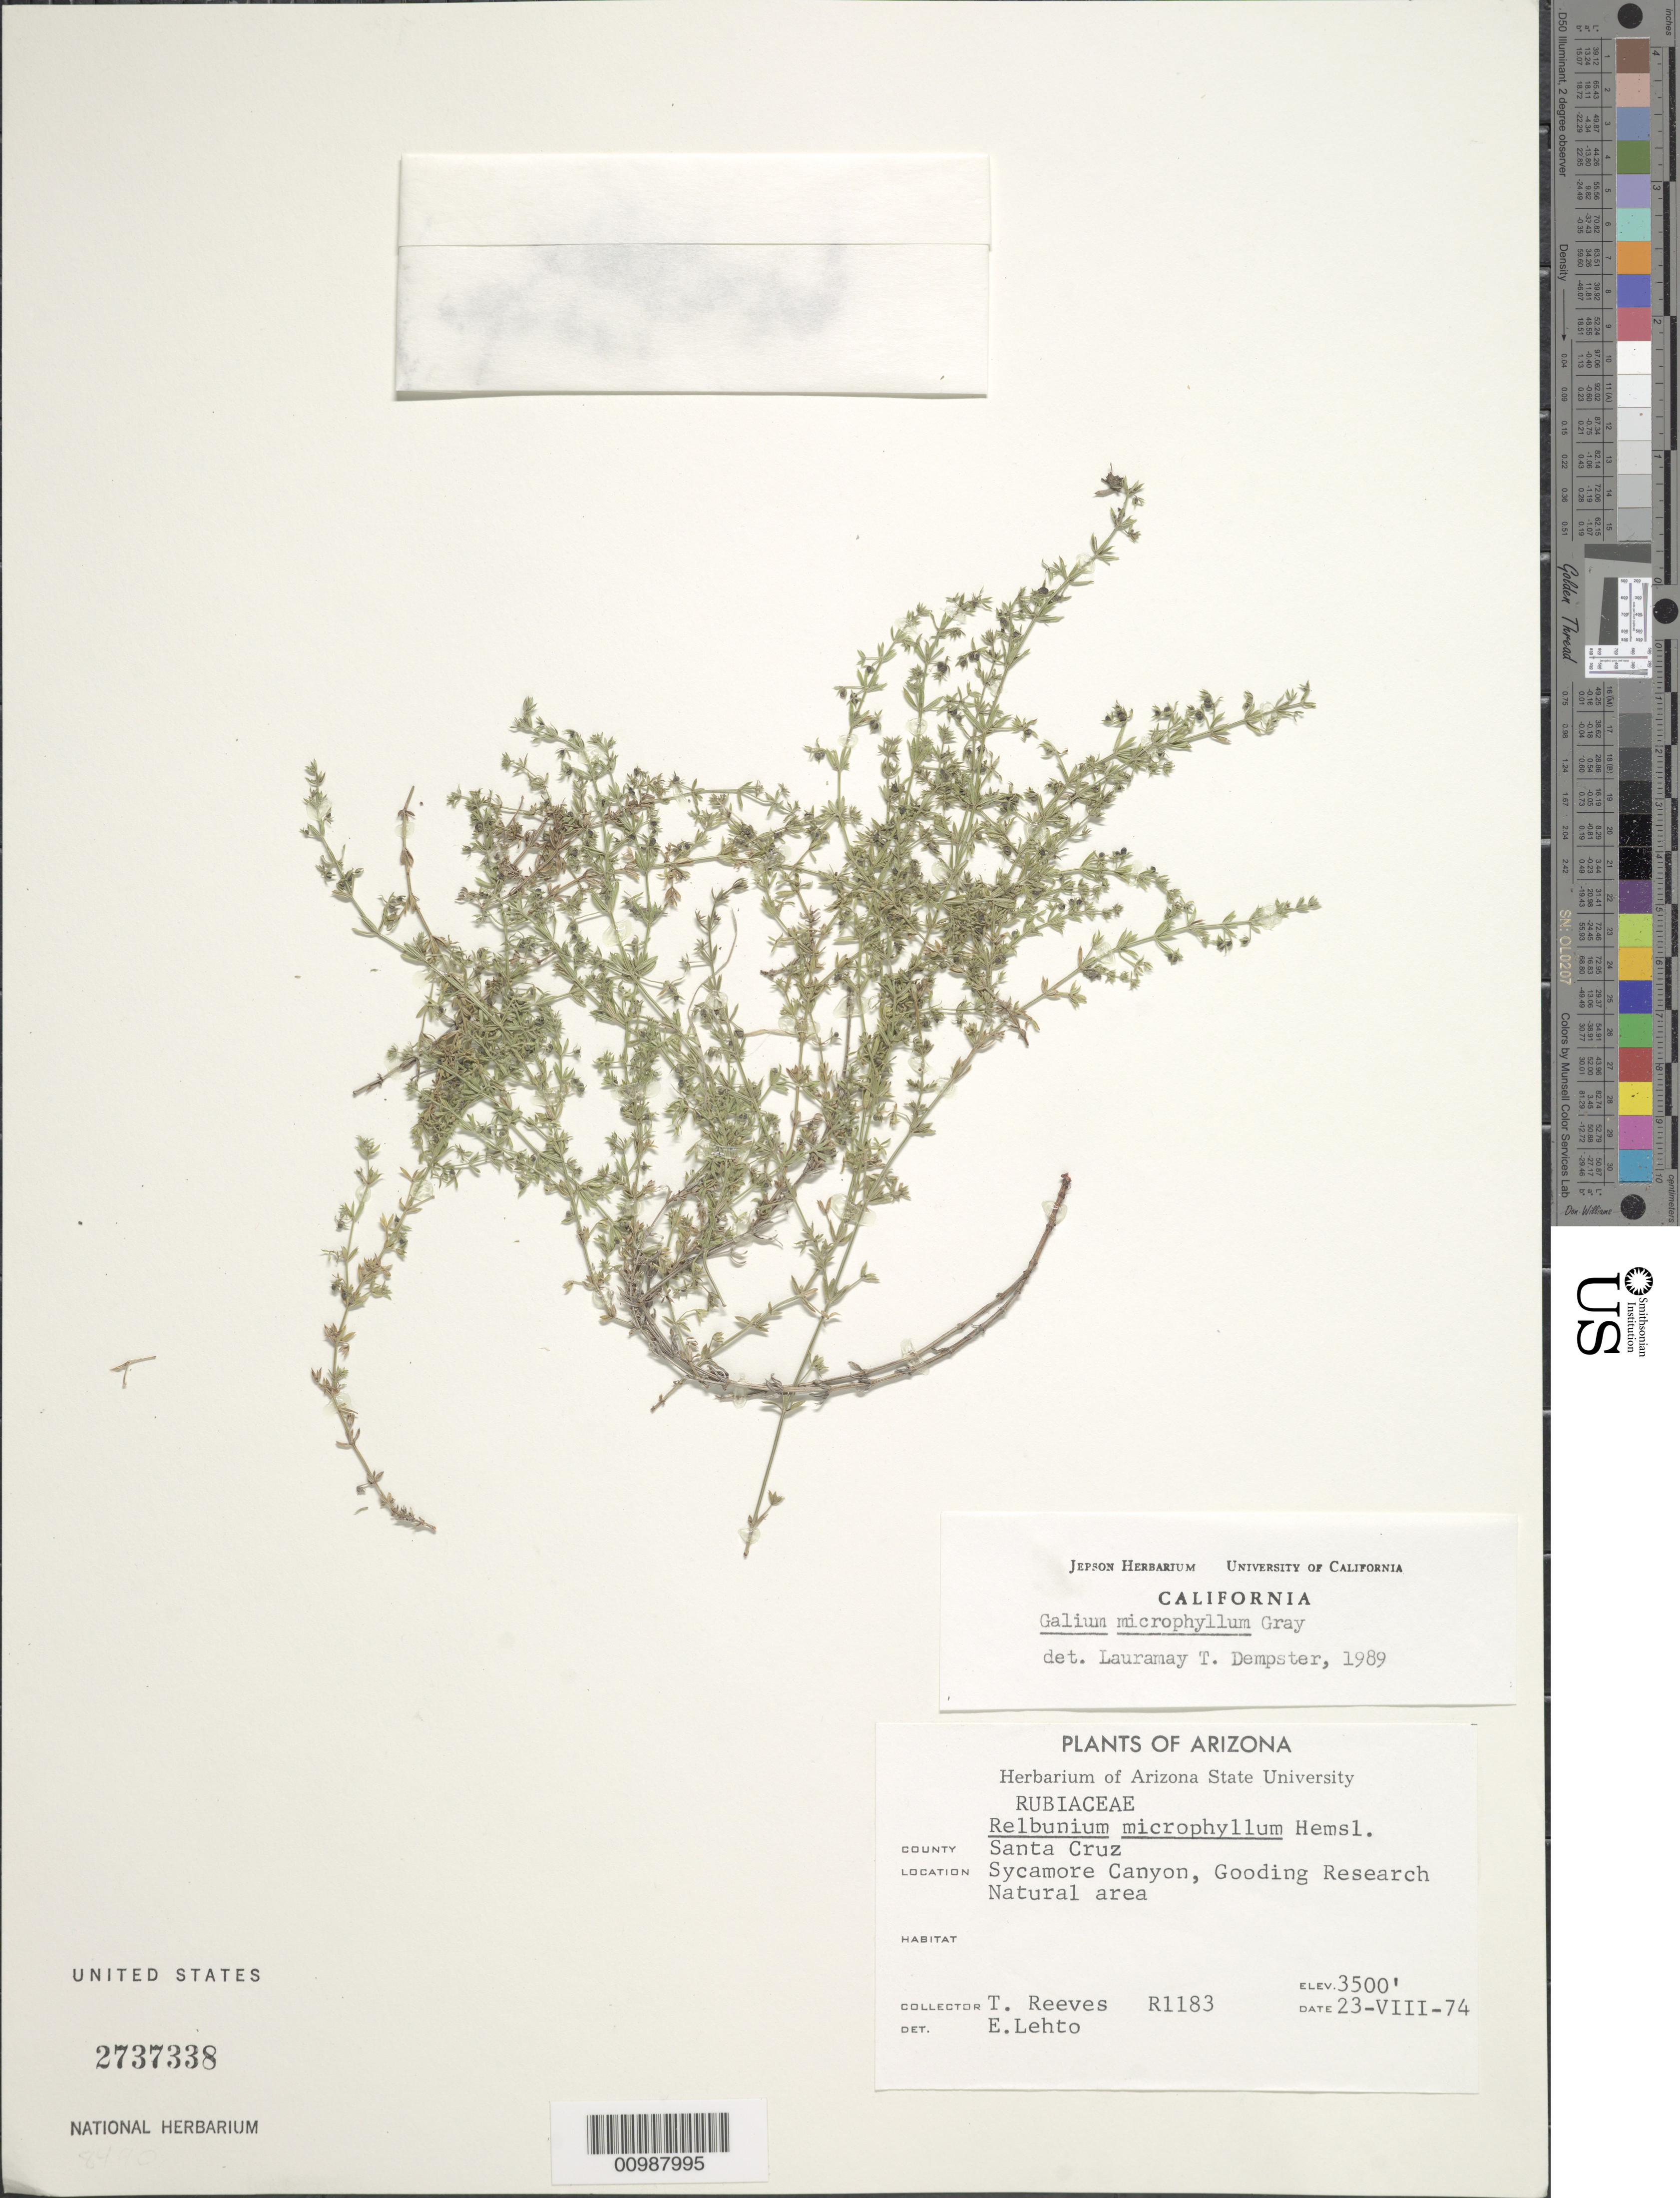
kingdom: Plantae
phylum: Tracheophyta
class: Magnoliopsida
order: Gentianales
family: Rubiaceae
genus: Galium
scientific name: Galium microphyllum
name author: A. Gray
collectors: E. Lehto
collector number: R1183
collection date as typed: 23 Aug 1974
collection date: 1974-08-23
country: United States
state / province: Arizona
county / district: Santa Cruz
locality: Sycamore Canyon, Gooding Research Natural area.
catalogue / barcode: US 2737228